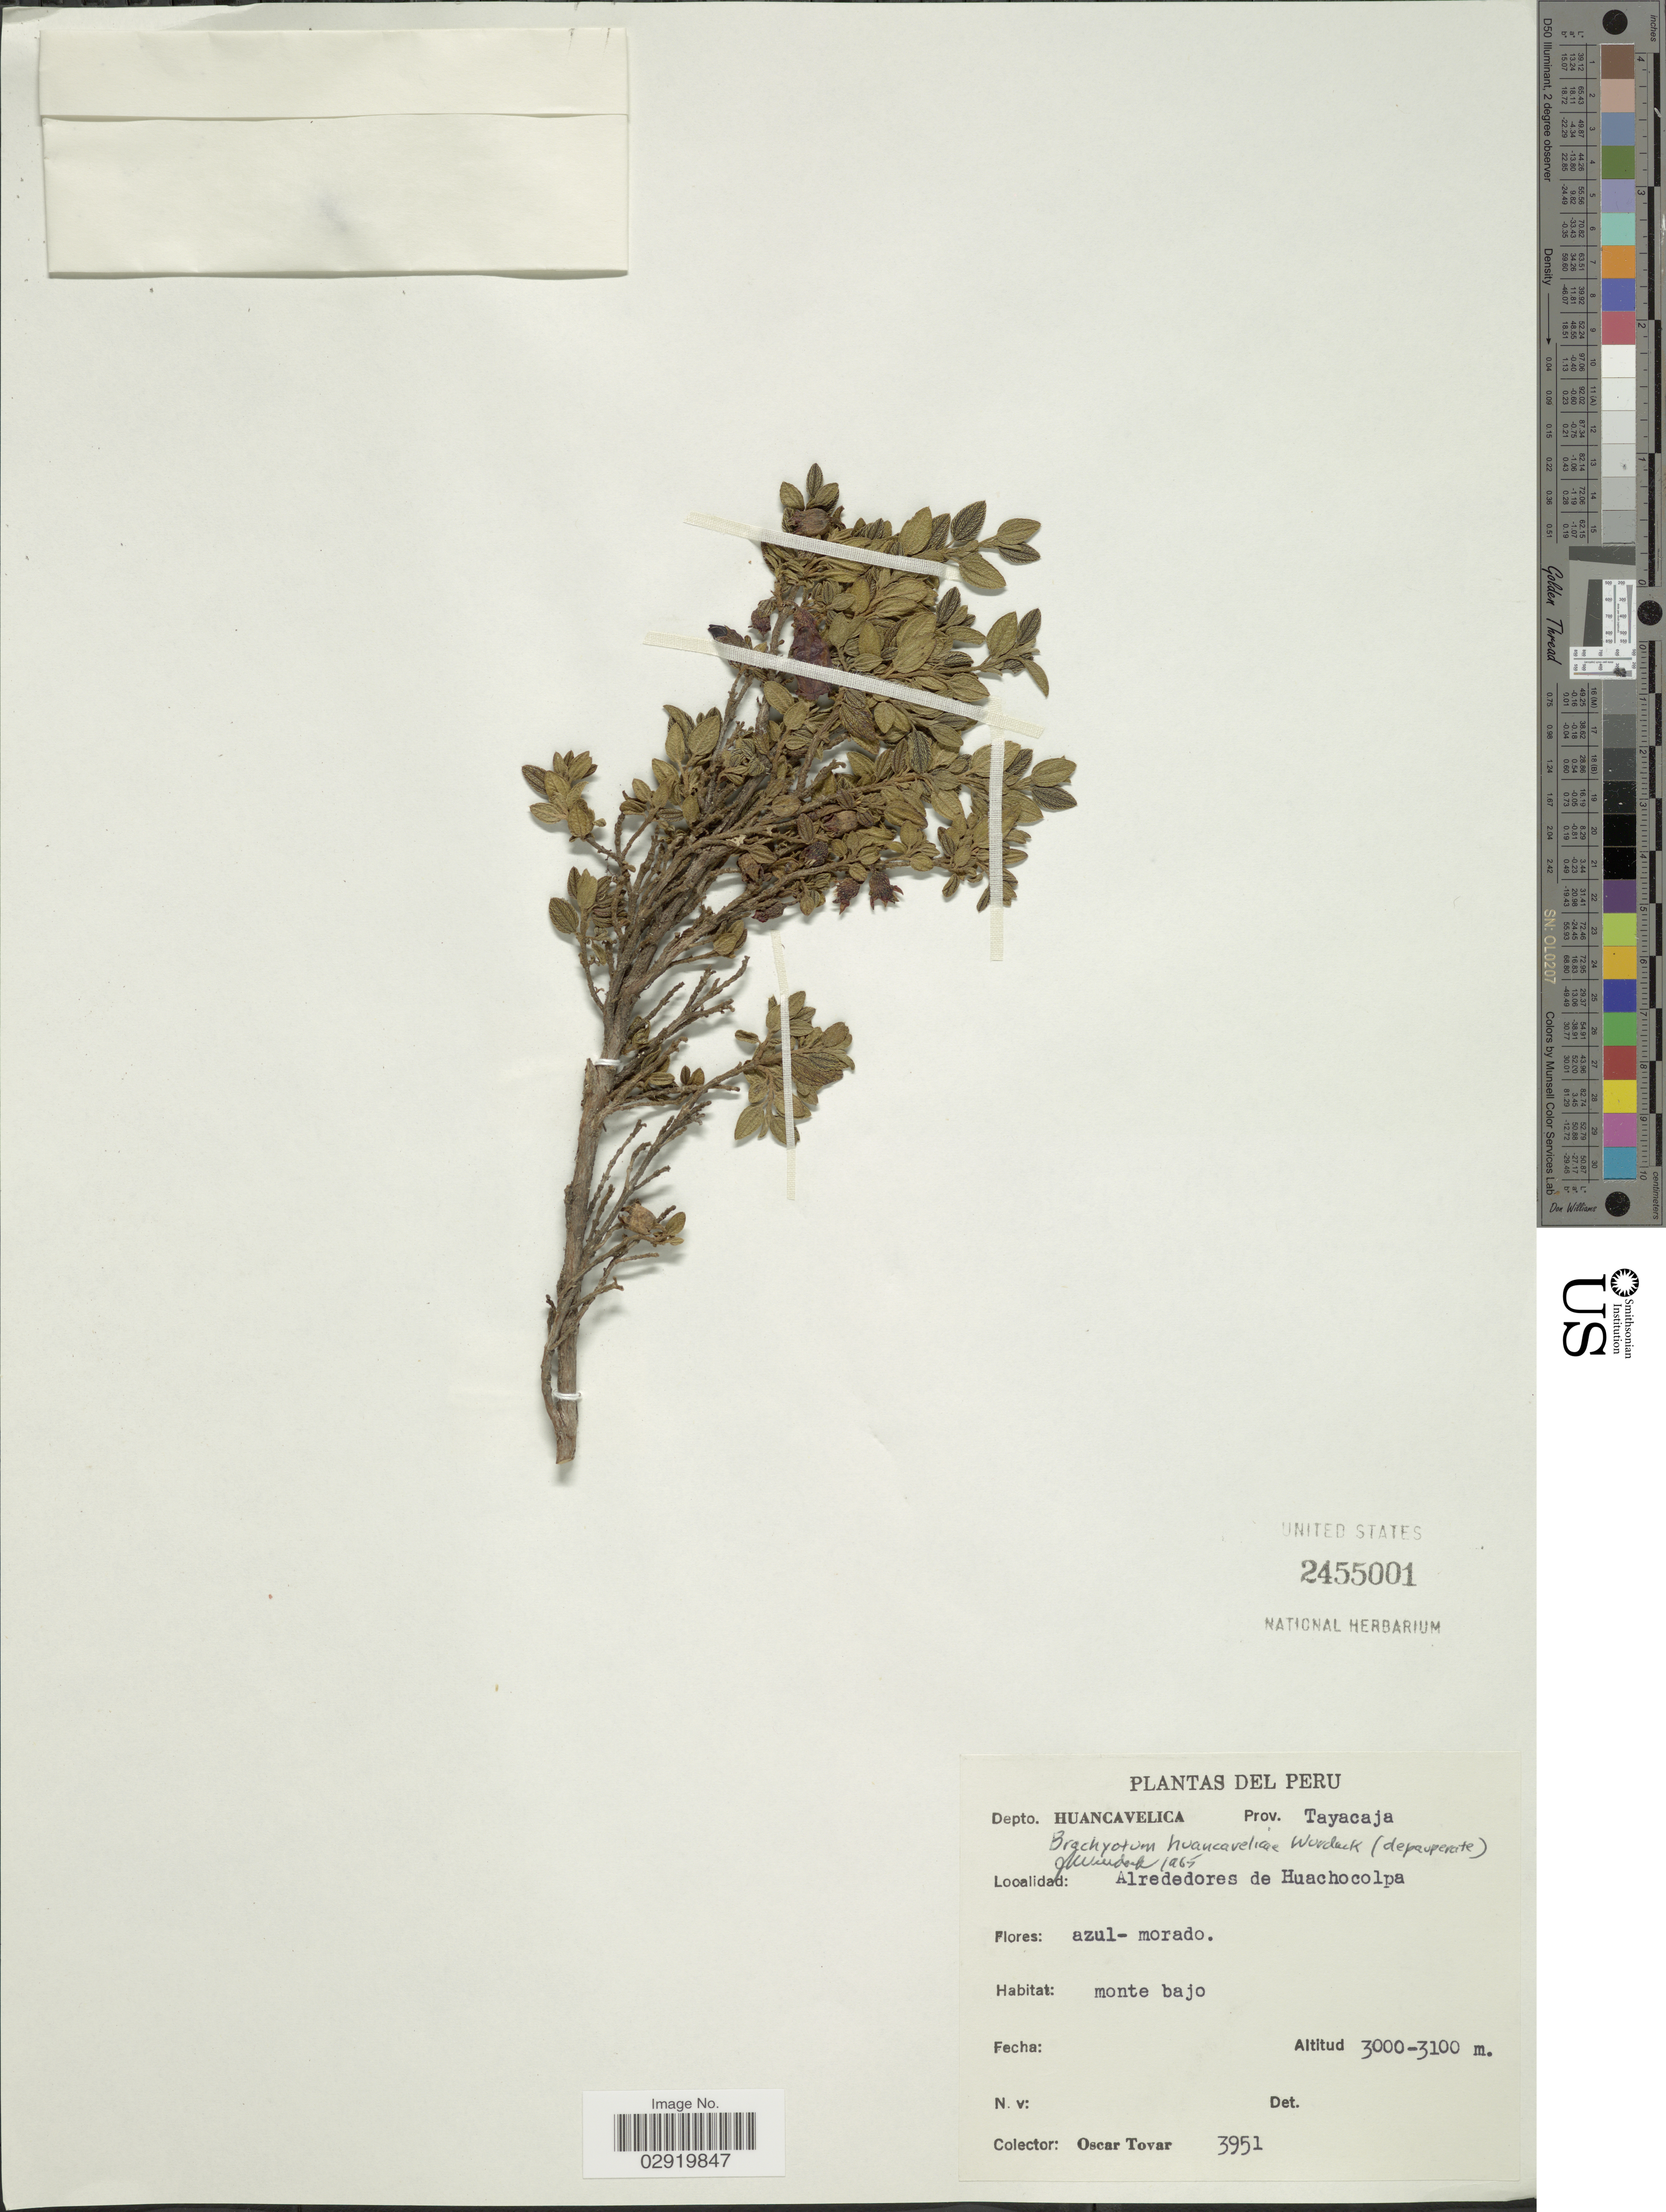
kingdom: Plantae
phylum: Tracheophyta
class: Magnoliopsida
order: Myrtales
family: Melastomataceae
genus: Brachyotum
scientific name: Brachyotum huancavelicae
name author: Wurdack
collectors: Ó. Tovar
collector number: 3951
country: Peru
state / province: Huancavelica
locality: Depto. Huancavelica. Prov. Tayacaja. Alrededores de Huachocolpa.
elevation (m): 3000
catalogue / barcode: US 2455001